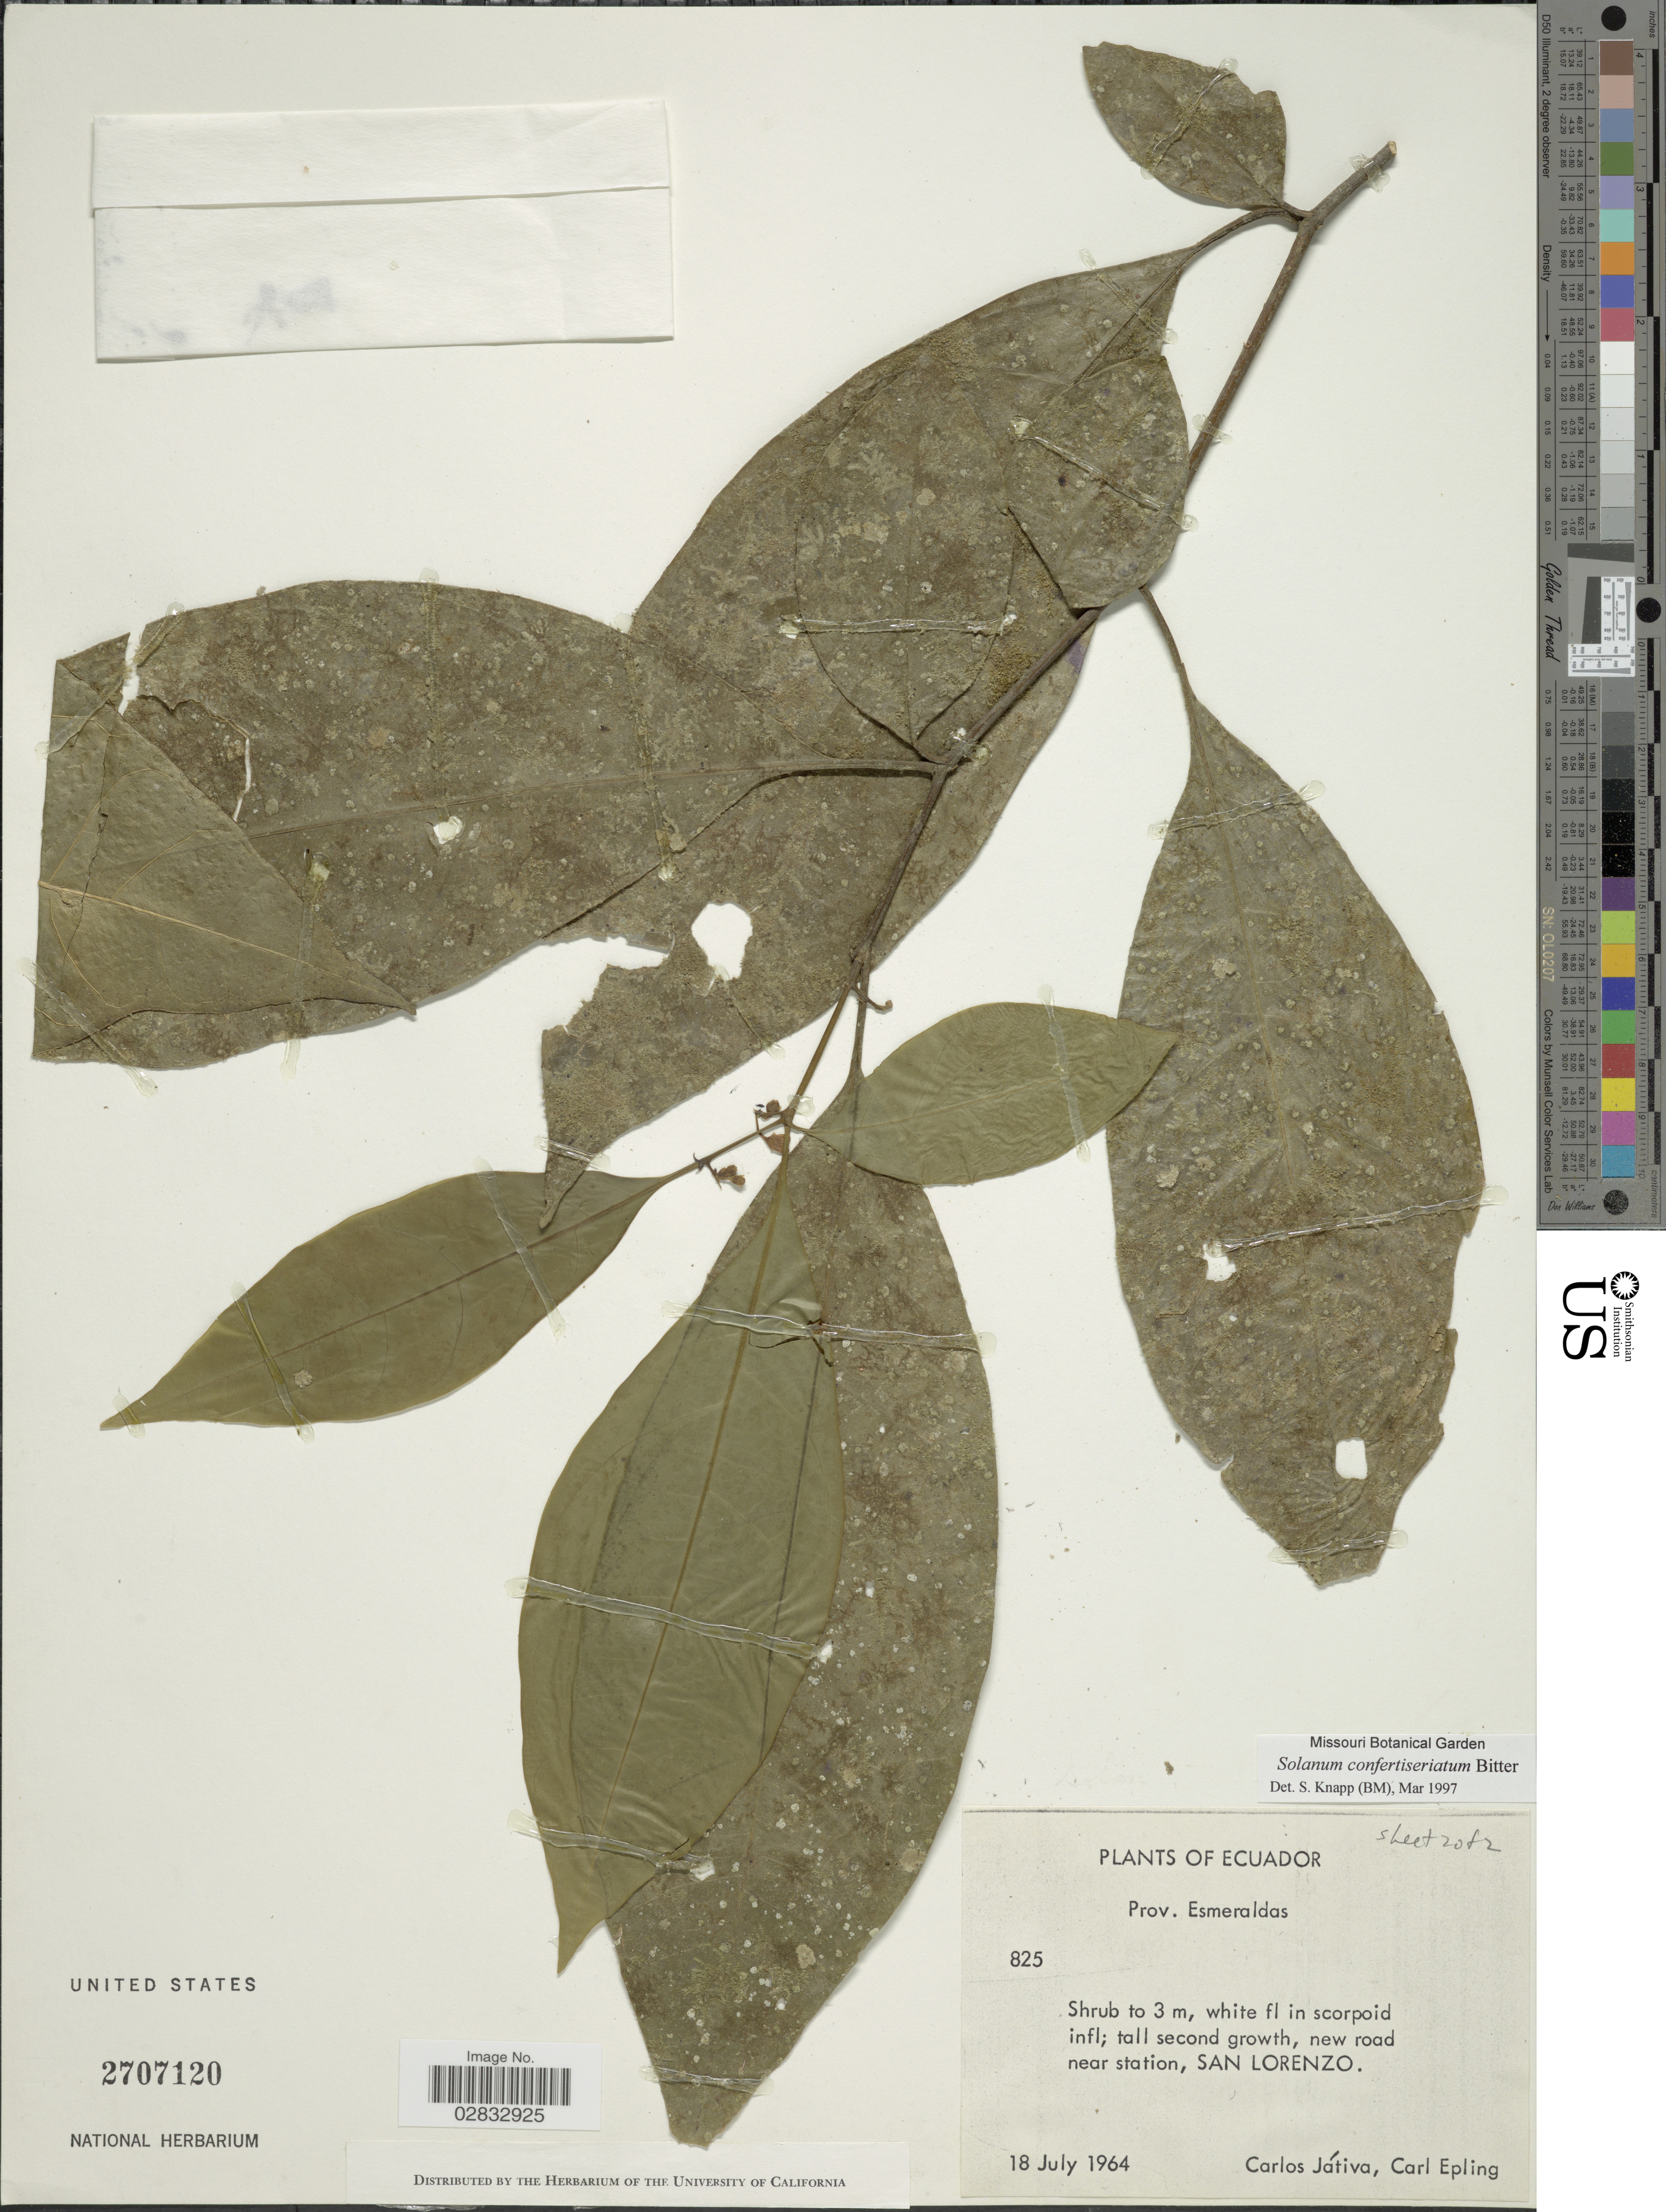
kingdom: Plantae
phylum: Tracheophyta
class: Magnoliopsida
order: Solanales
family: Solanaceae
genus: Solanum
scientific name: Solanum confertiseriatum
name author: Bitter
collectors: C. D. Játiva & C. C. Epling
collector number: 825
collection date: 1964-07-18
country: Ecuador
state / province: Esmeraldas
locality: New road near station, San Lorenzo.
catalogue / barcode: US 2707120